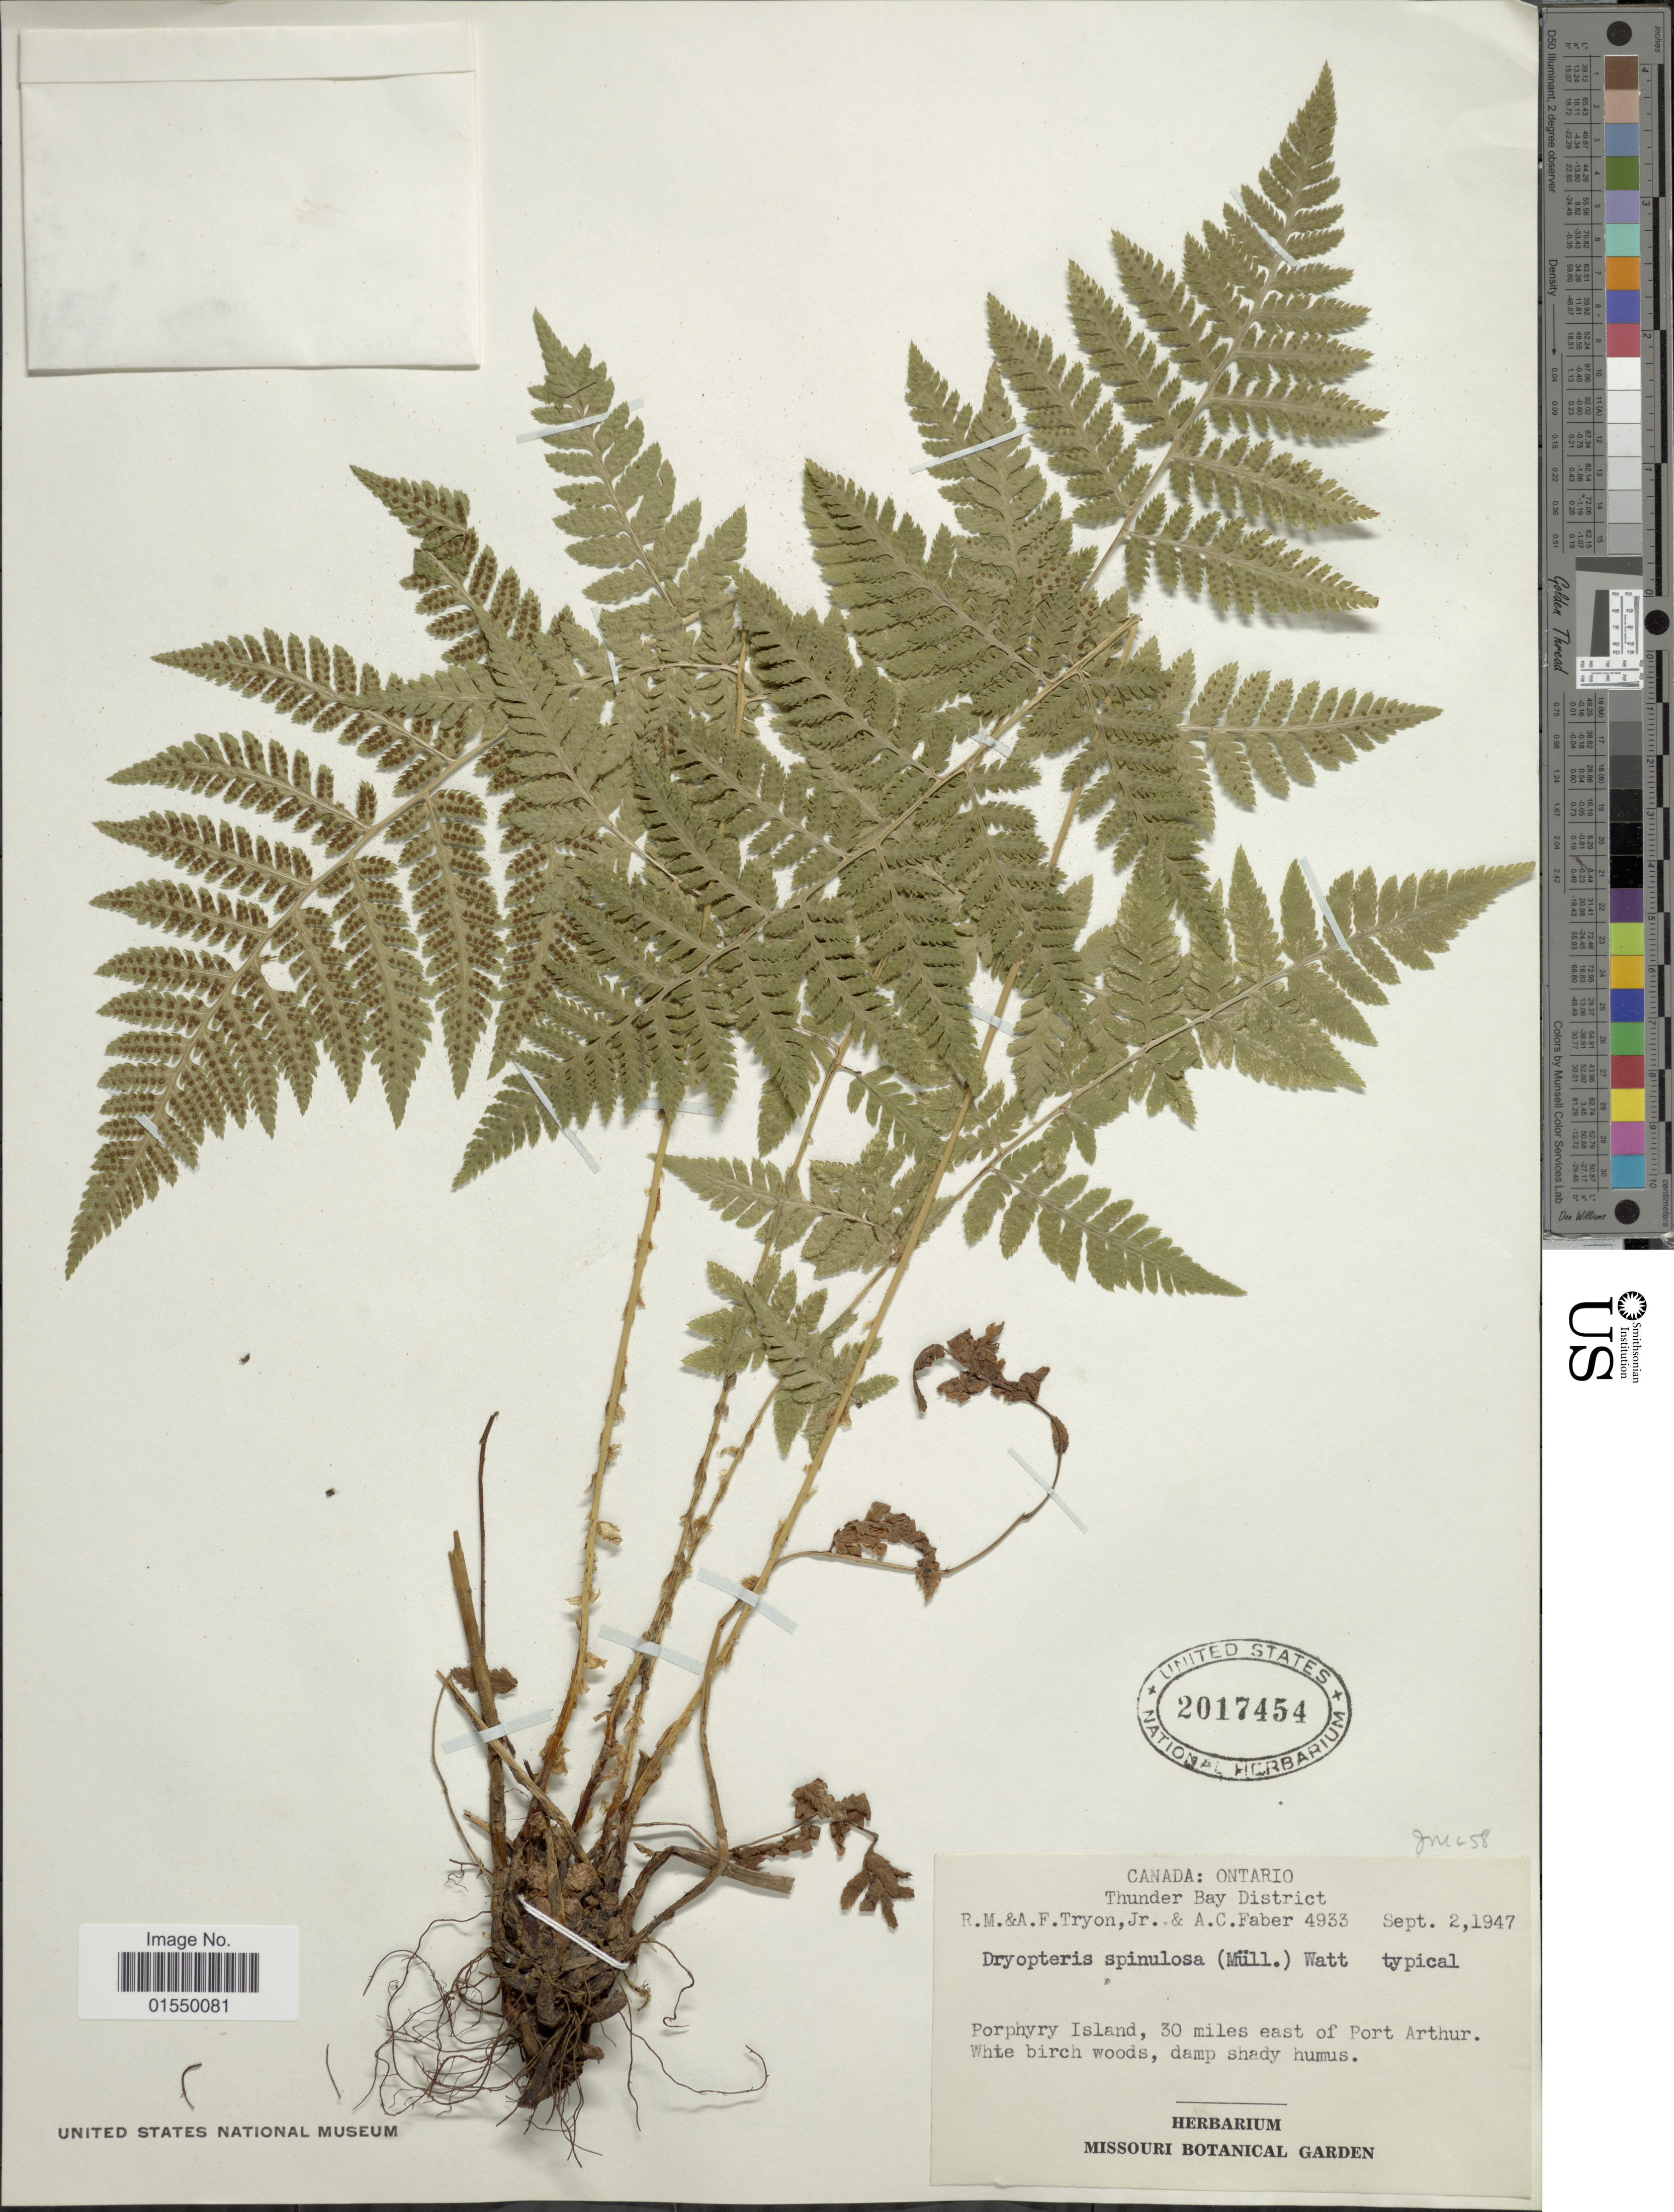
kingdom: Plantae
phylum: Tracheophyta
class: Polypodiopsida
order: Polypodiales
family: Dryopteridaceae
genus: Dryopteris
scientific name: Dryopteris carthusiana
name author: (Villars) H.P. Fuchs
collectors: R. M. Tryon, A. F. Tryon & A. Faber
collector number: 4933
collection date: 1947-09-02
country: Canada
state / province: Ontario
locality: Thunder Bay District, Porphyry Island, 30 miles east of Port Arthur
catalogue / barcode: US 2017454